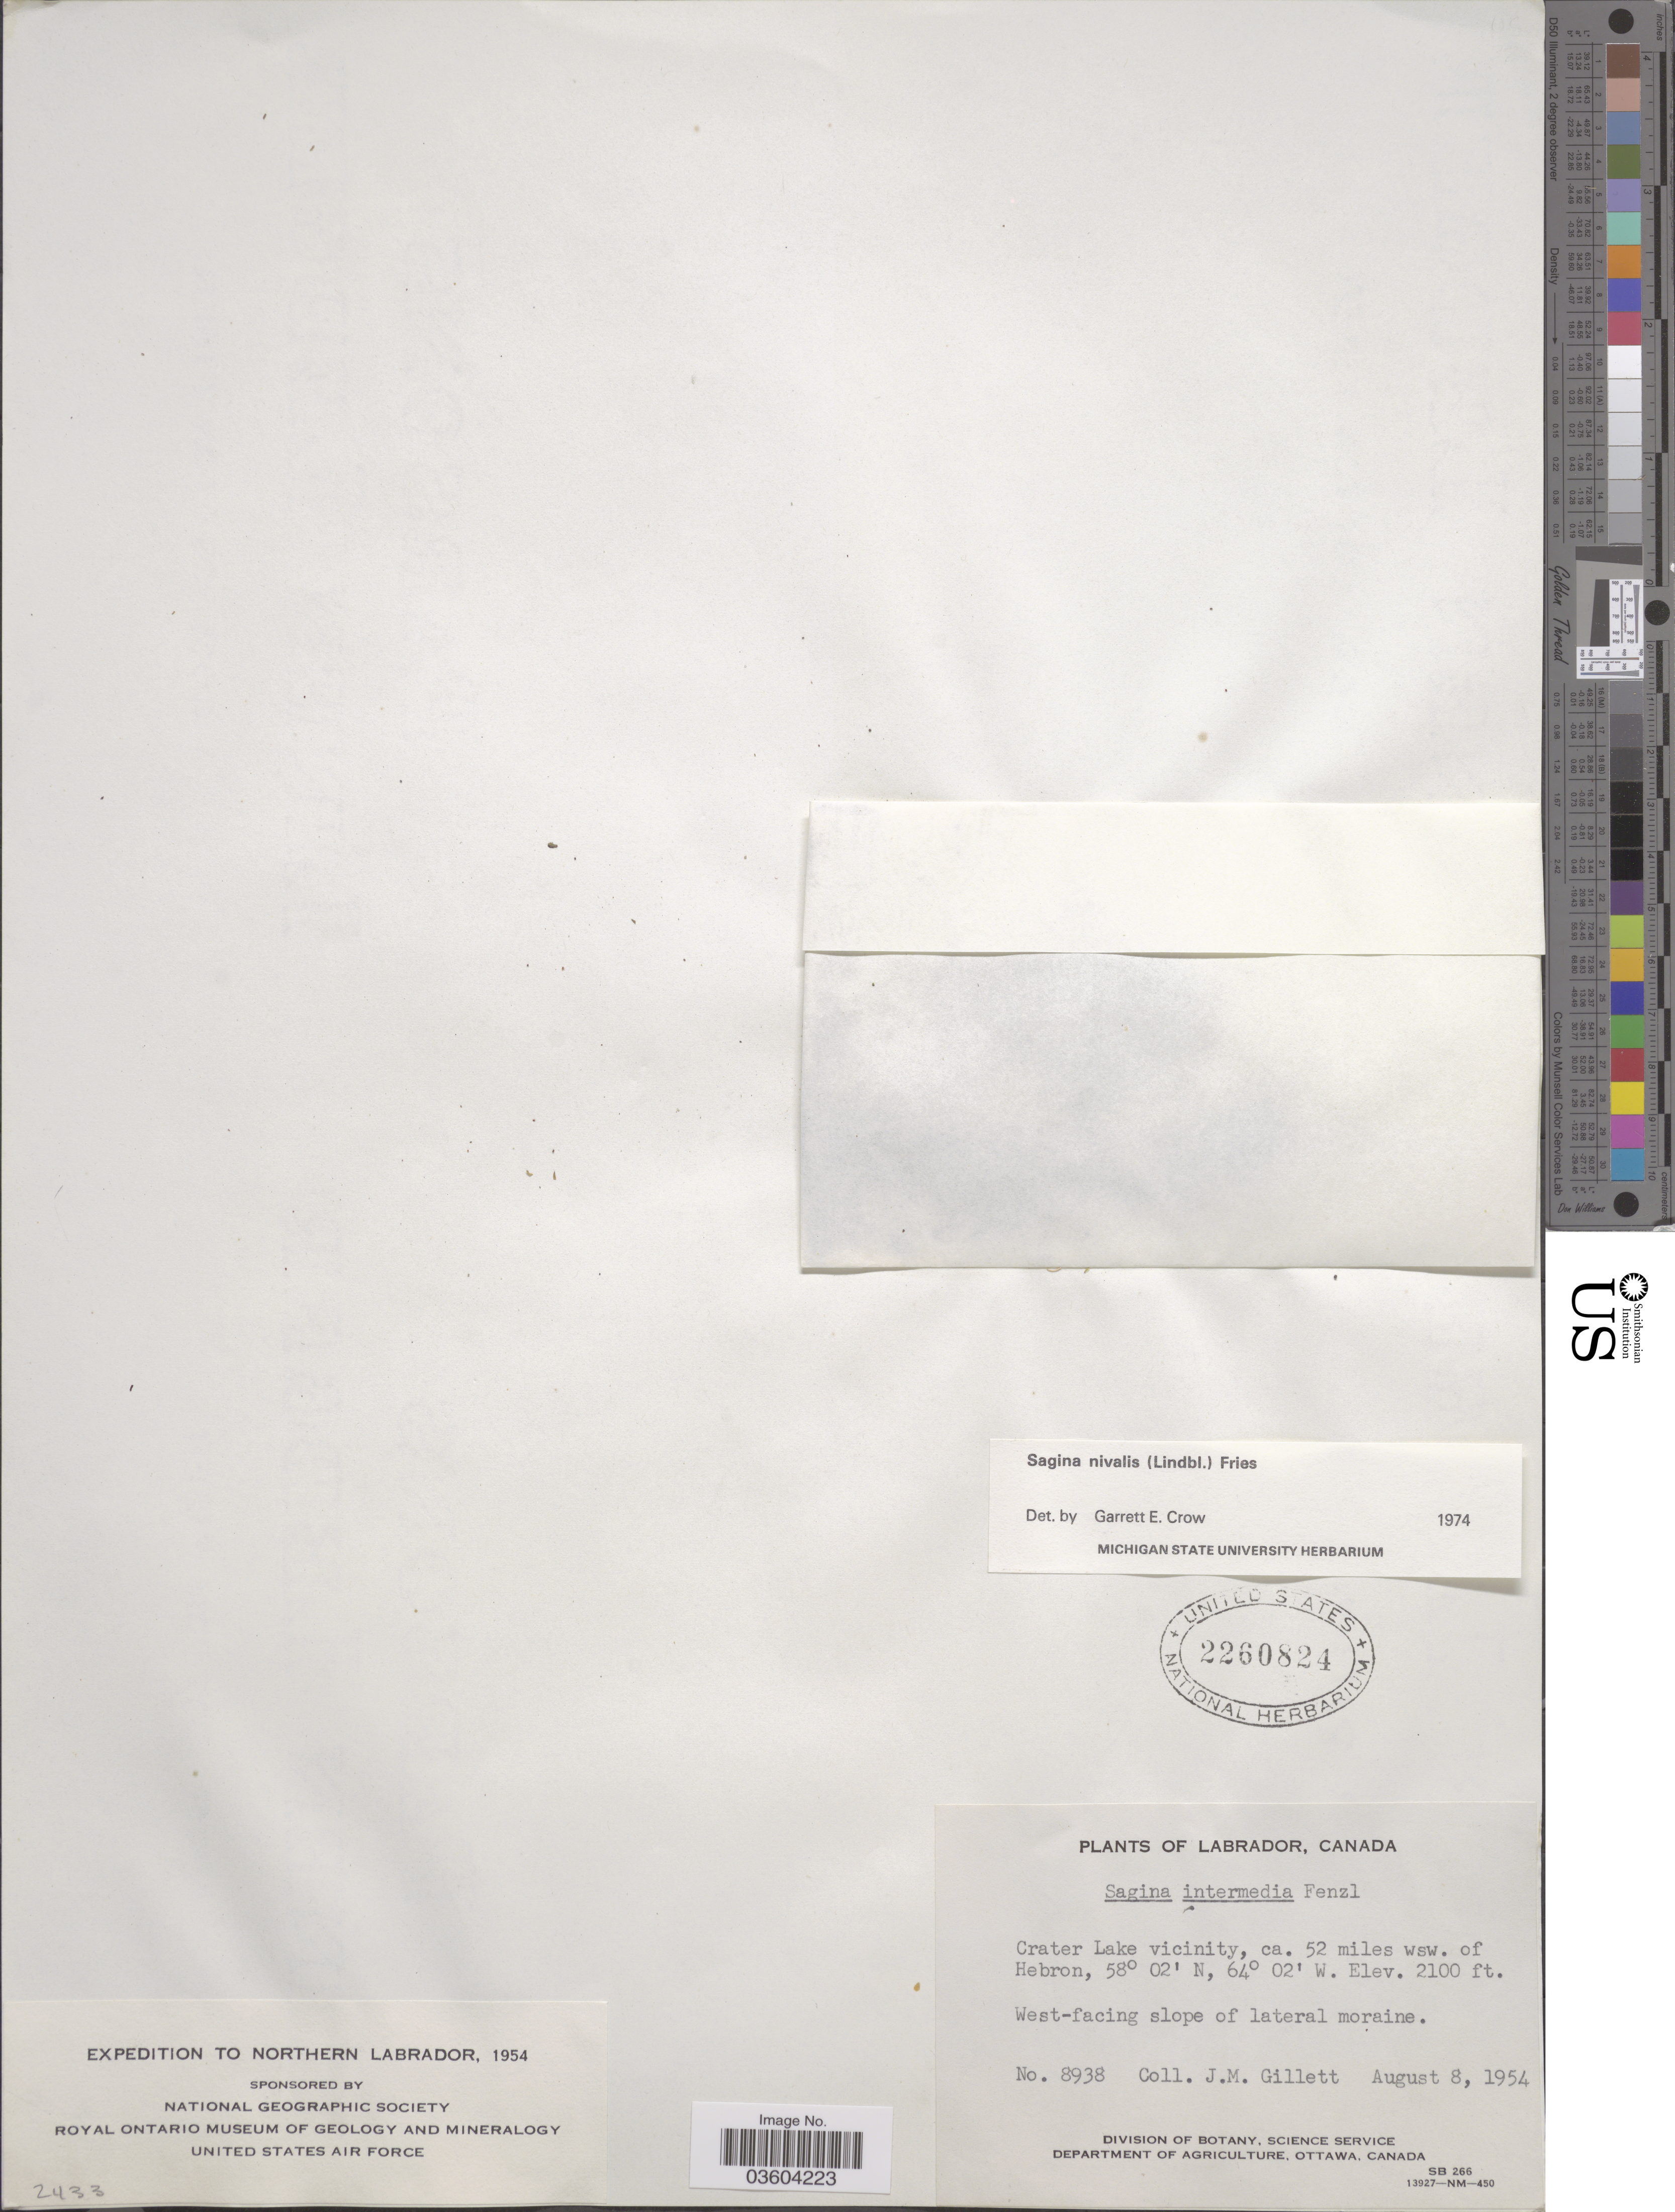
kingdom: Plantae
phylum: Tracheophyta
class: Magnoliopsida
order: Caryophyllales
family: Caryophyllaceae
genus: Sagina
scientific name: Sagina nivalis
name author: (Lindblom) Fr.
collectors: J. M. Gillett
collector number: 8938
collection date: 1954-08-08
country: Canada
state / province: Newfoundland and Labrador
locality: Labrador. Crater Lake vicinity, ca. 52 miles wsw. of Hebron.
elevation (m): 640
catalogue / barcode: US 2260824